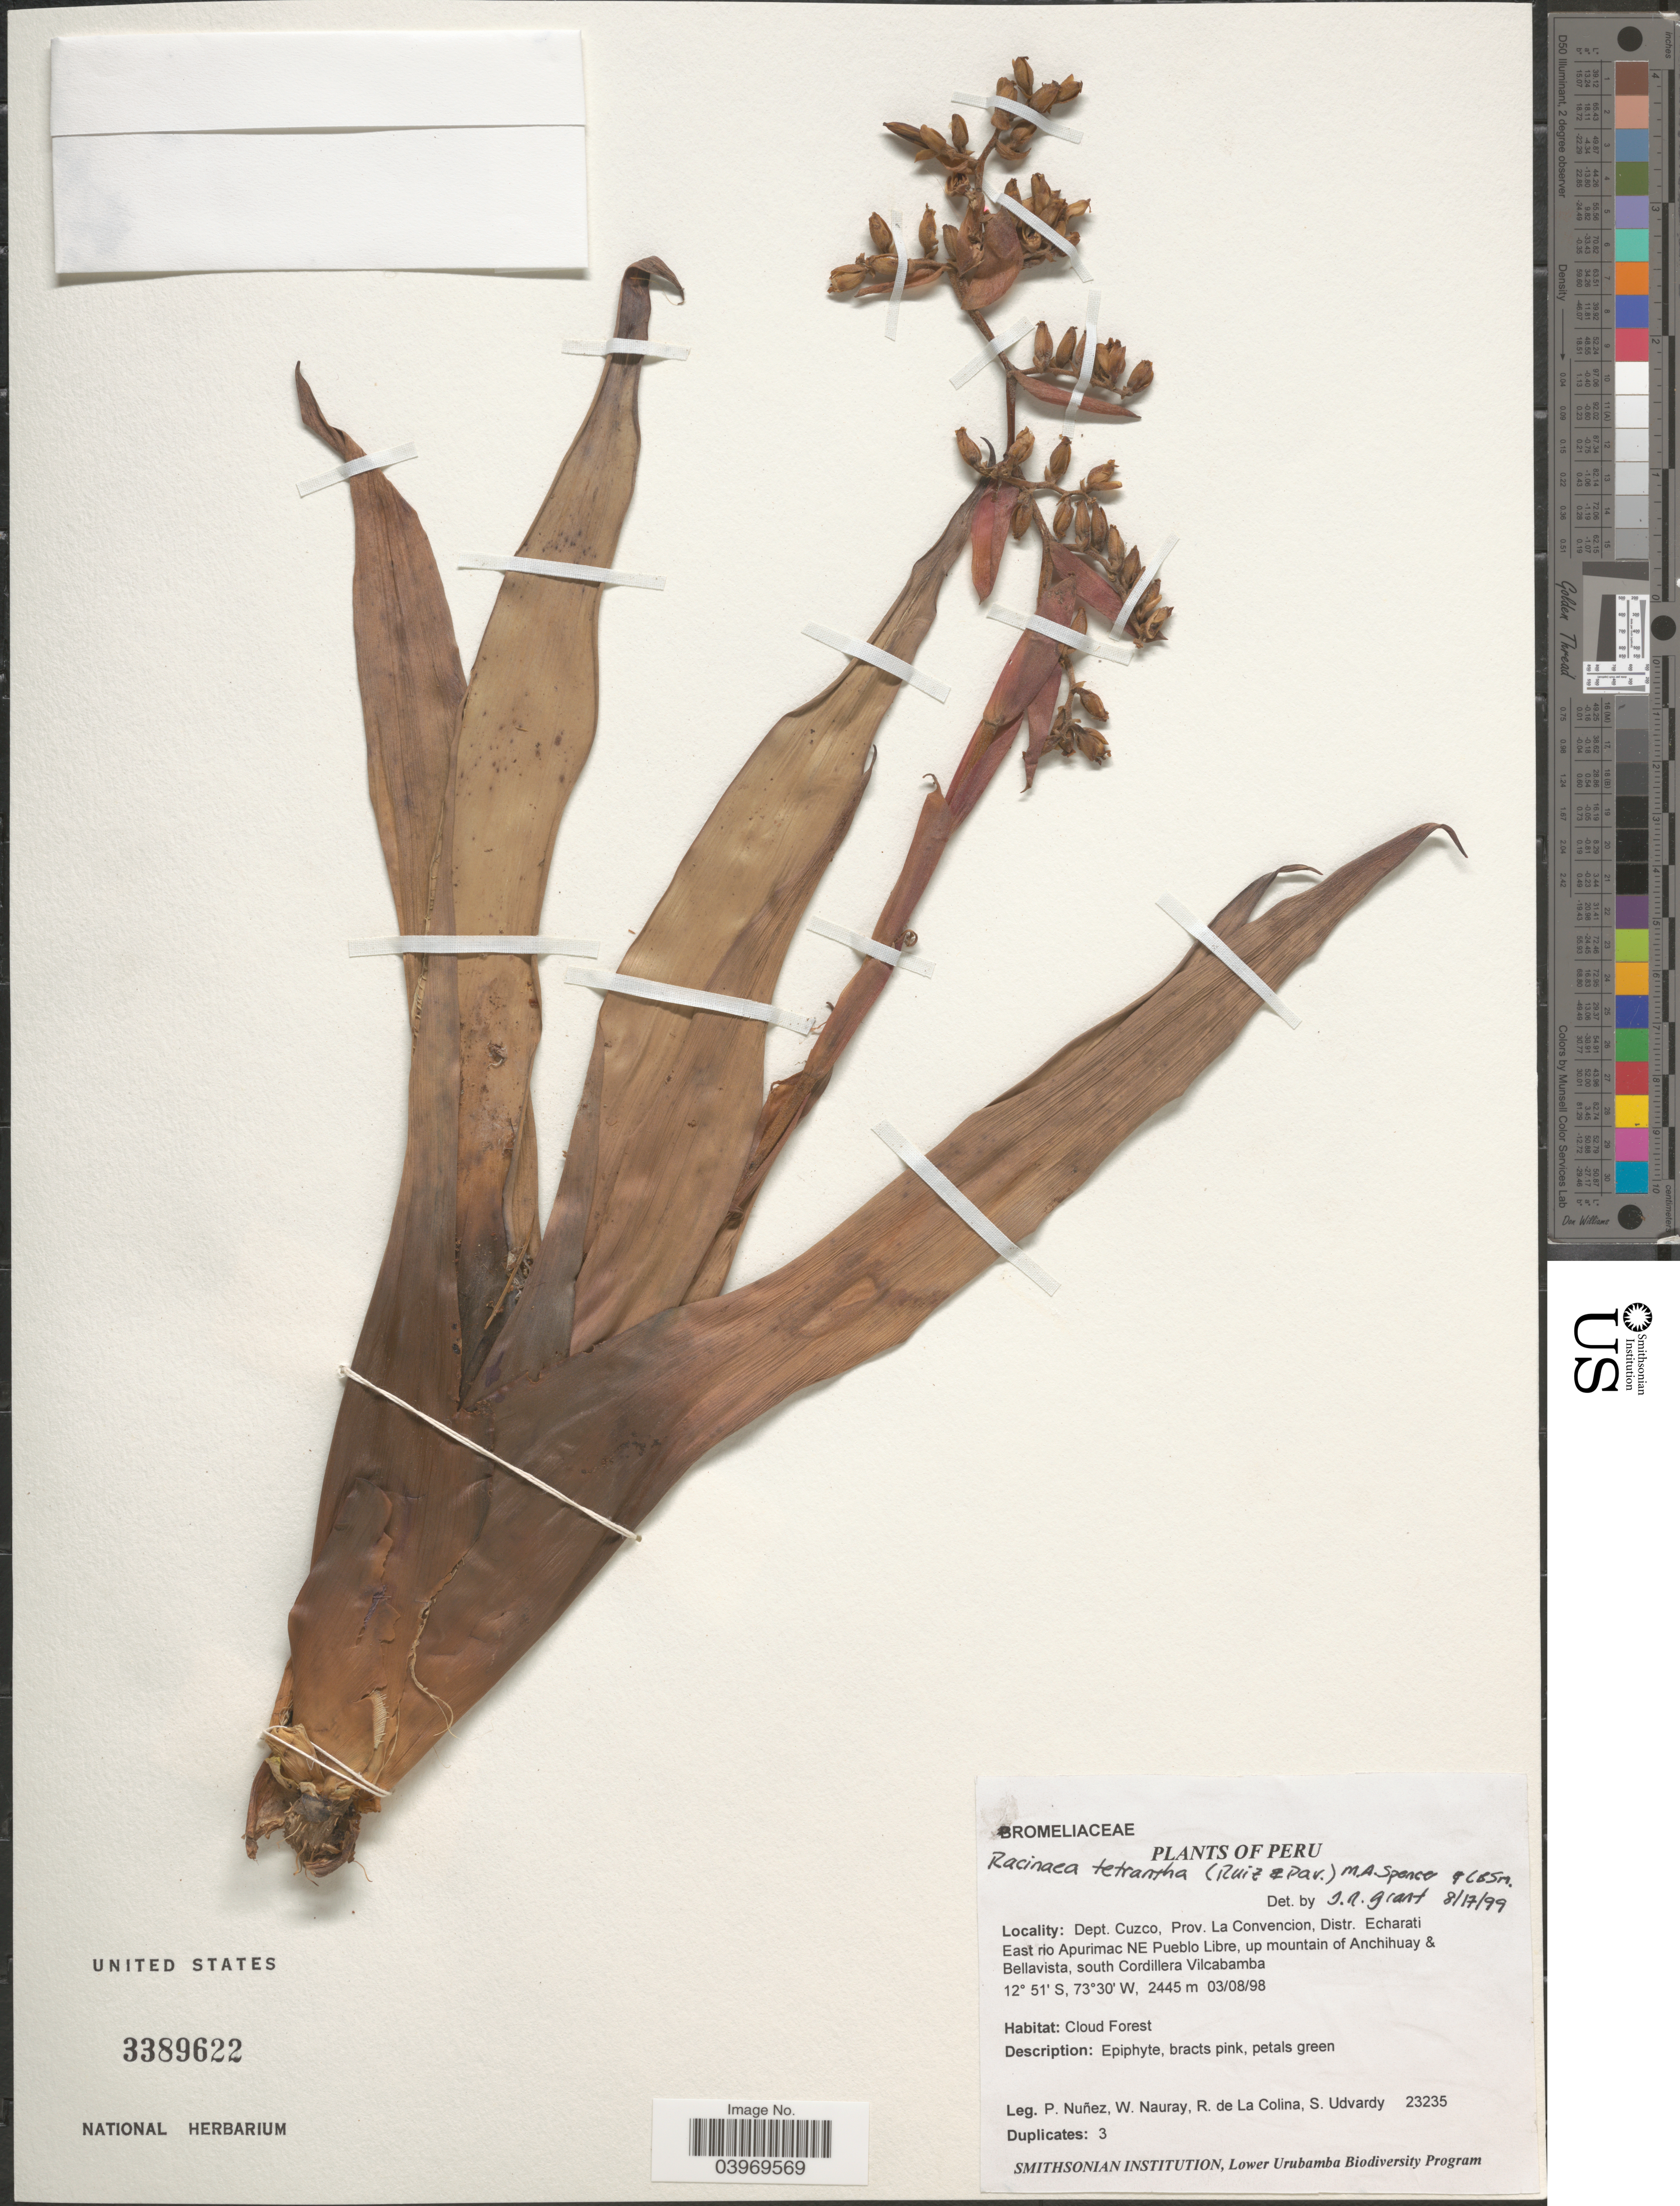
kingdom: Plantae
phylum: Tracheophyta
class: Liliopsida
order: Poales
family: Bromeliaceae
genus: Racinaea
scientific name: Racinaea tetrantha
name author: (Ruiz & Pav.) L.B. Sm.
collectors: P. Nuñez V., W. Nauray, R. de La Colina & S. Udvardy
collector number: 23235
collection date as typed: Transcribed d/m/y: 3/8/98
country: Peru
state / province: Cusco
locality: Dept. Cuzco, Prov. La Convencion, Distr. Echarati East rio Apurimac NE Pueblo Libre, up mountain of Anchihuay & Bellavista, south Cordillera Vilcabamba.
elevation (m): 2445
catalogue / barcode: US 3389622